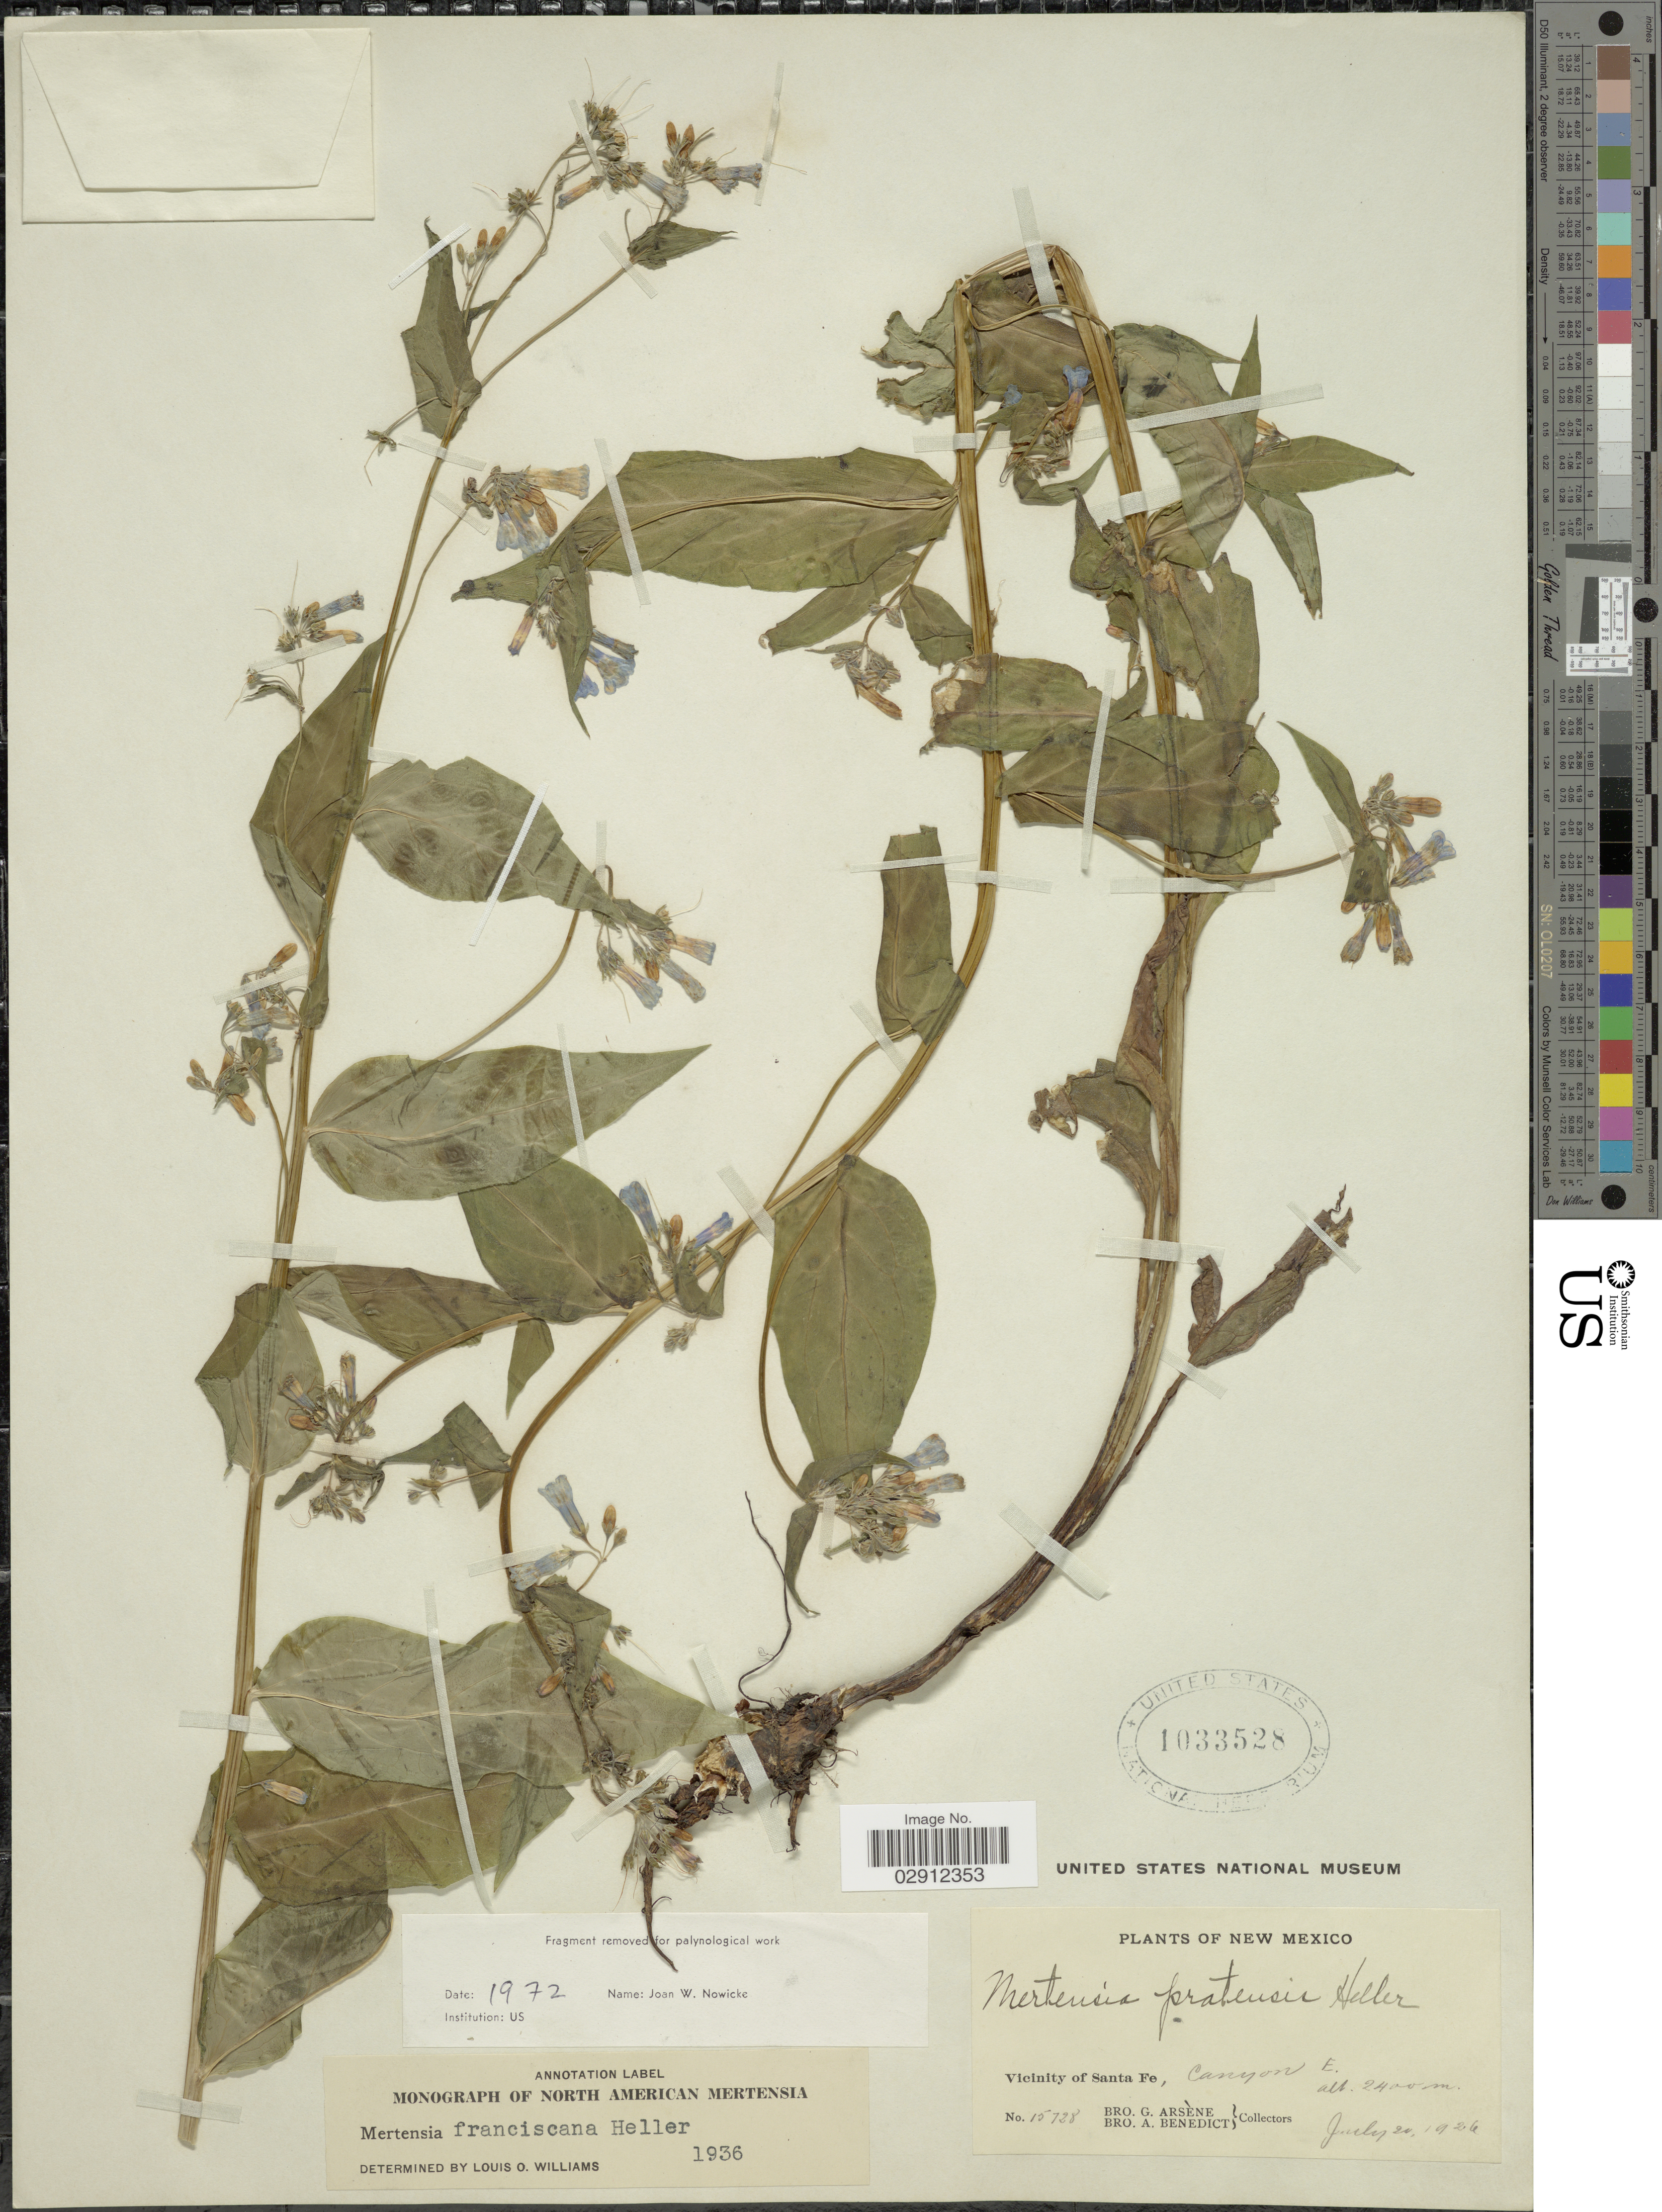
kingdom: Plantae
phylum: Tracheophyta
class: Magnoliopsida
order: Boraginales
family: Boraginaceae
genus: Mertensia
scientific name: Mertensia franciscana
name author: A. Heller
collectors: Bro. G. Arsène & Bro. A. Benedict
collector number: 15728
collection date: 1926-07-20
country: United States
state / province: New Mexico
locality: Vicinity of Santa Fe, Canyon E.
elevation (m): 2400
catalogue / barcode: US 1033528